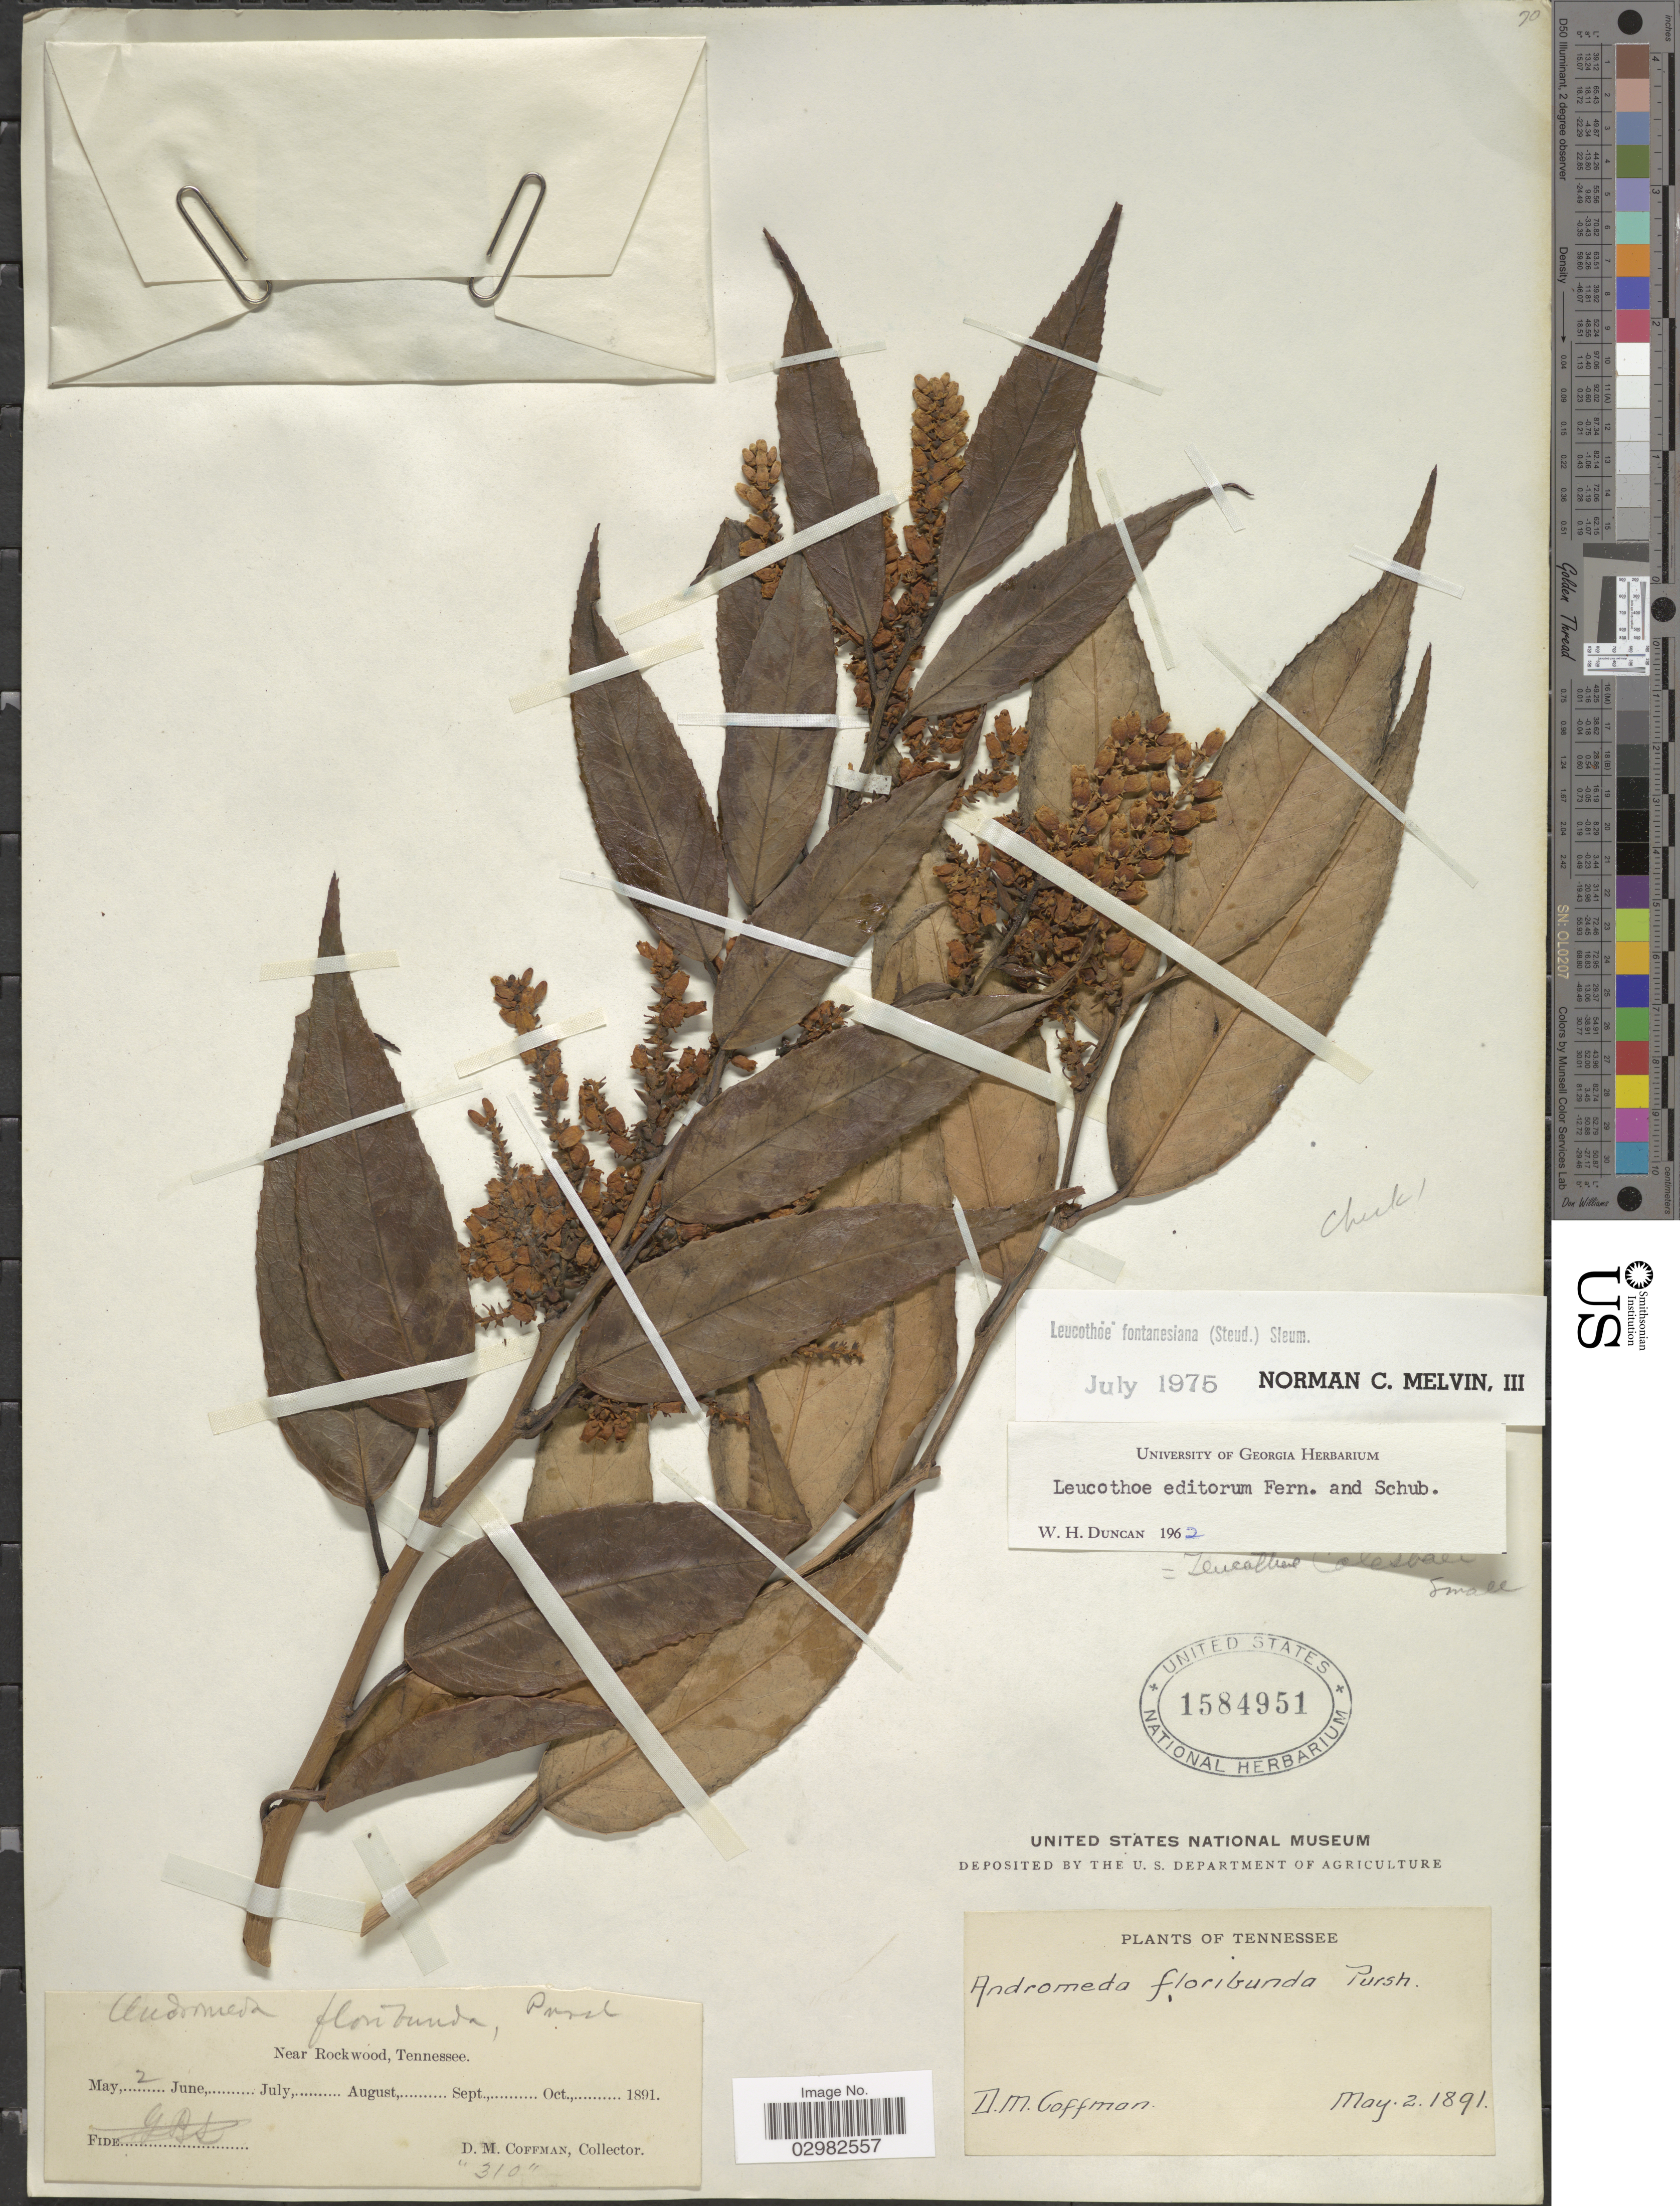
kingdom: Plantae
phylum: Tracheophyta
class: Magnoliopsida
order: Ericales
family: Ericaceae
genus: Leucothoe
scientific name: Leucothoë fontanesiana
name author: (Steud.) Sleumer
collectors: D. M. Coffman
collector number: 310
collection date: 1891-05-02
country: United States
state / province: Tennessee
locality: Near Rockwood.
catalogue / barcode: US 1584951